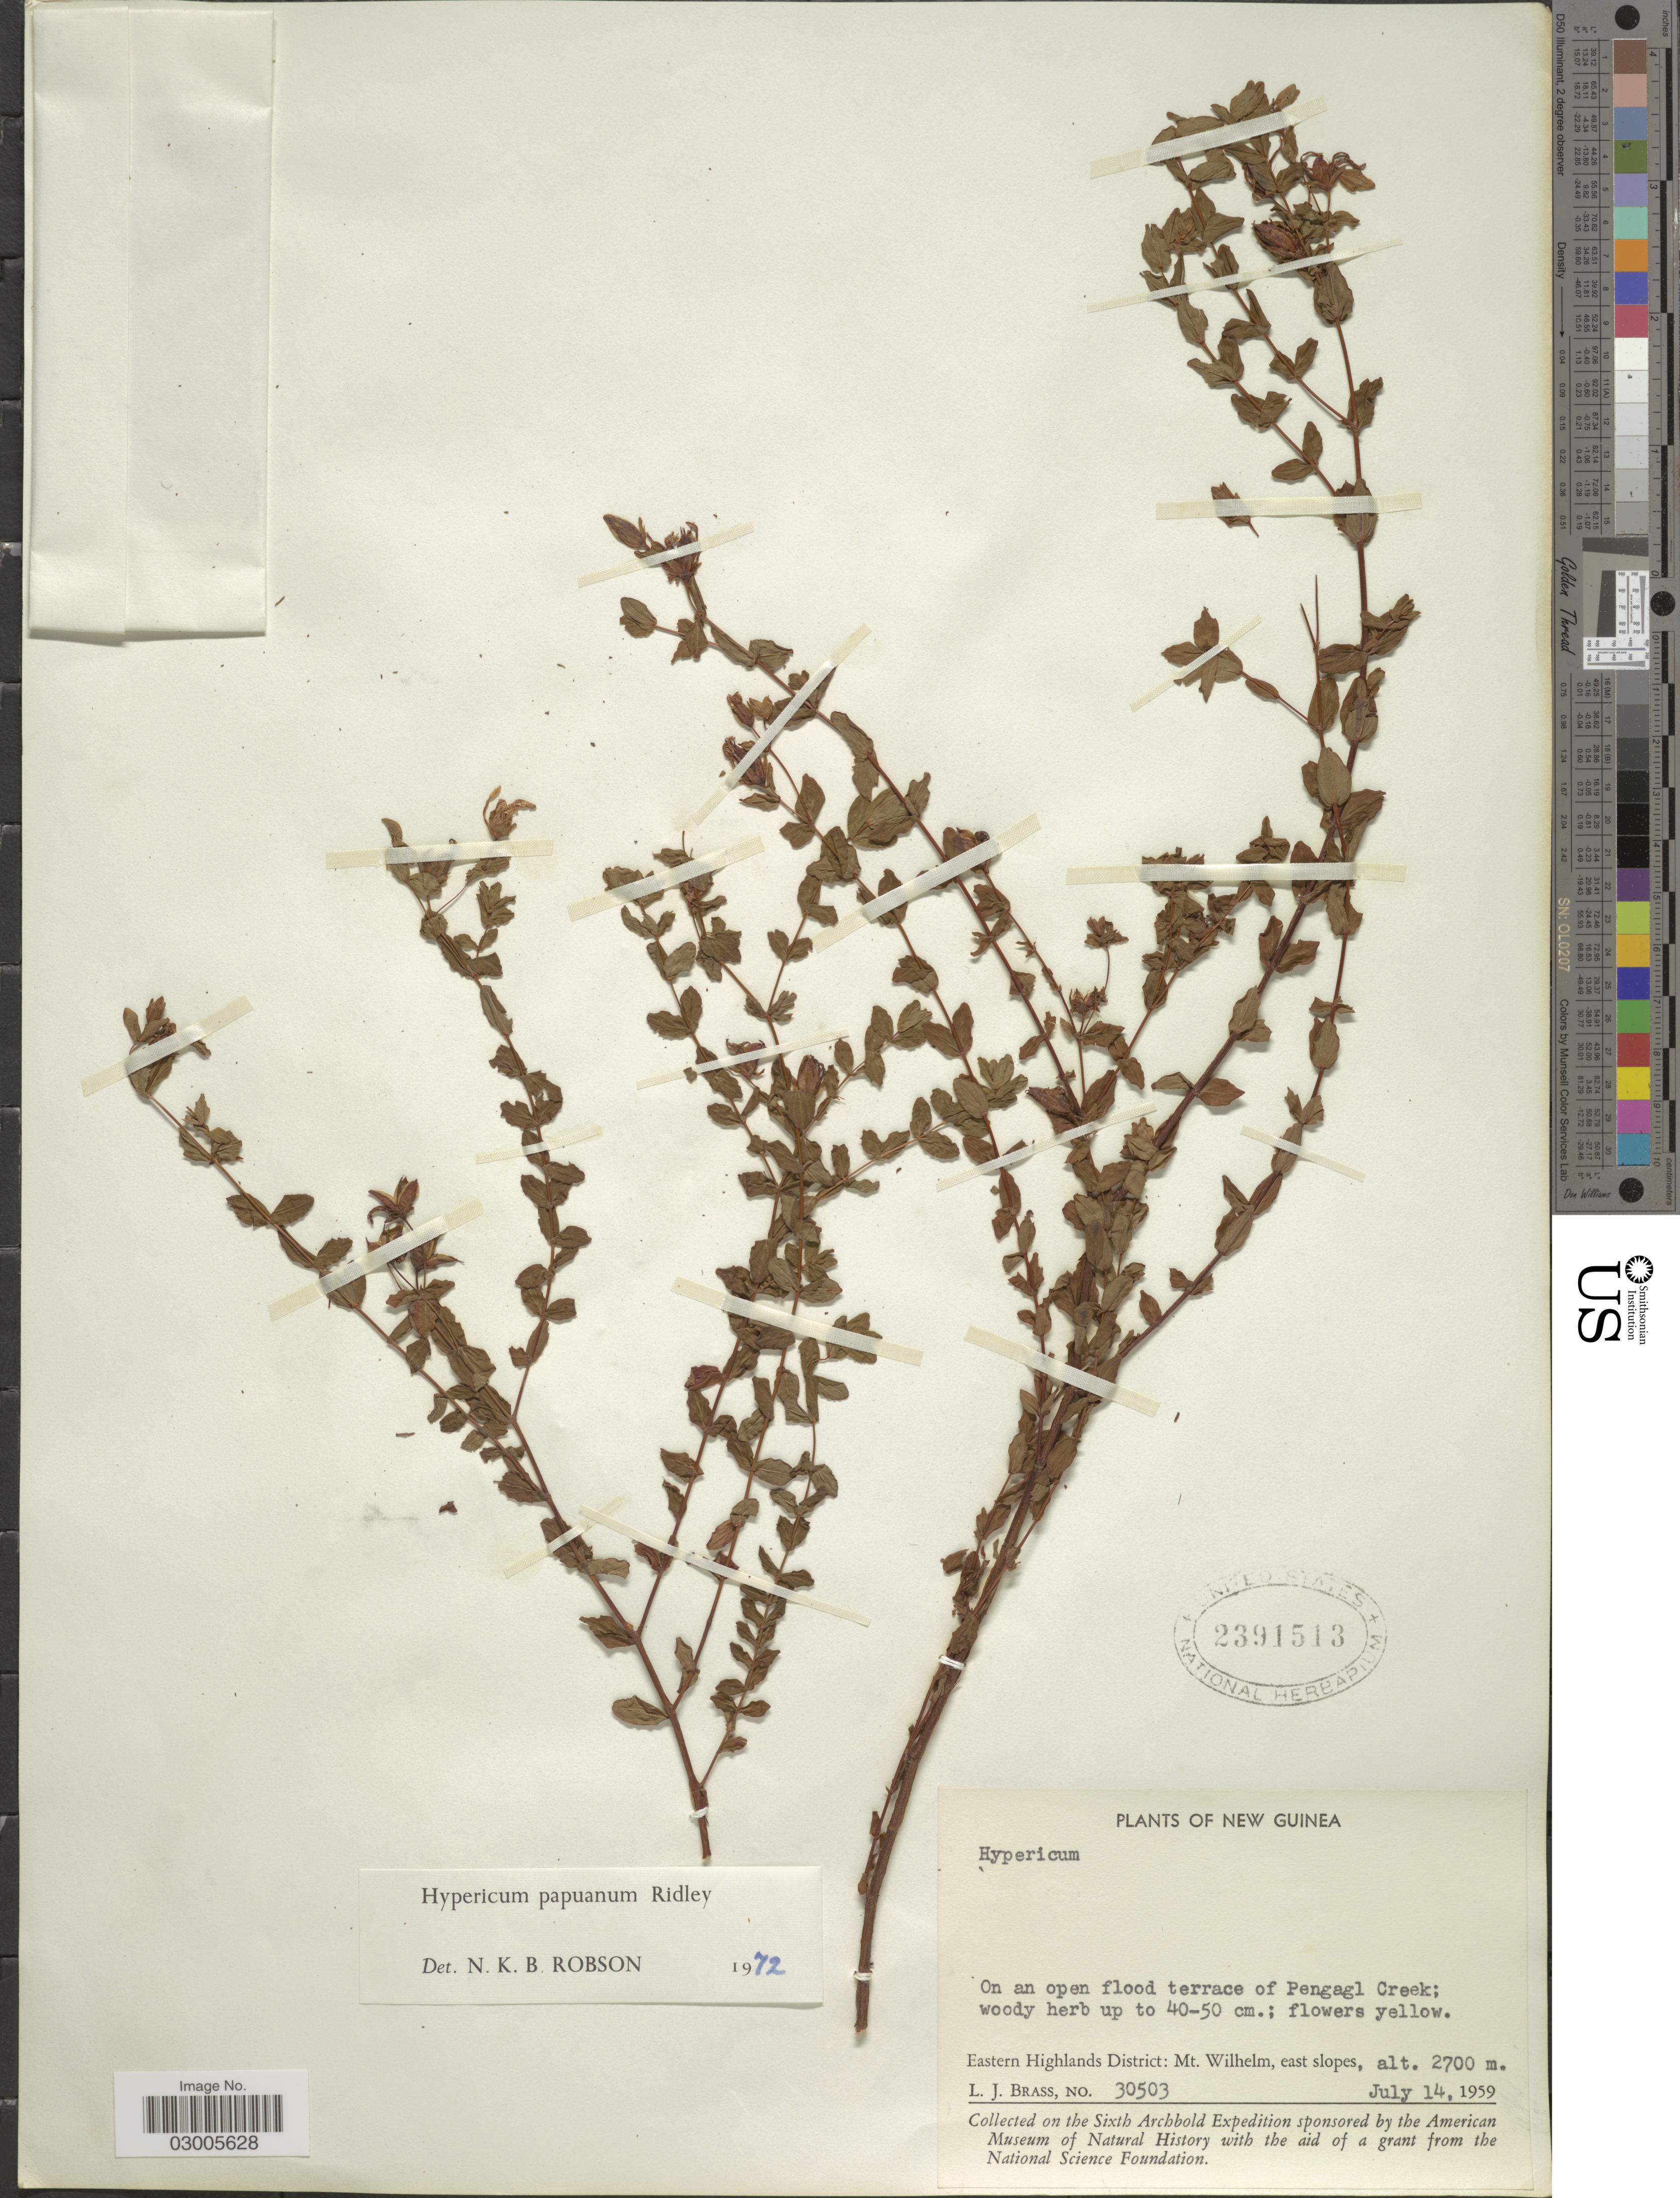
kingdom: Plantae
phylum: Tracheophyta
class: Magnoliopsida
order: Malpighiales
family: Hypericaceae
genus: Hypericum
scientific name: Hypericum papuanum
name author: Ridl.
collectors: L. J. Brass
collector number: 30503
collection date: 1959-07-14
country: Papua New Guinea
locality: New Guinea, Eastern Highlands District: Mt. Wilhelm, east slopes.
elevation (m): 2700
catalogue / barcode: US 2391513